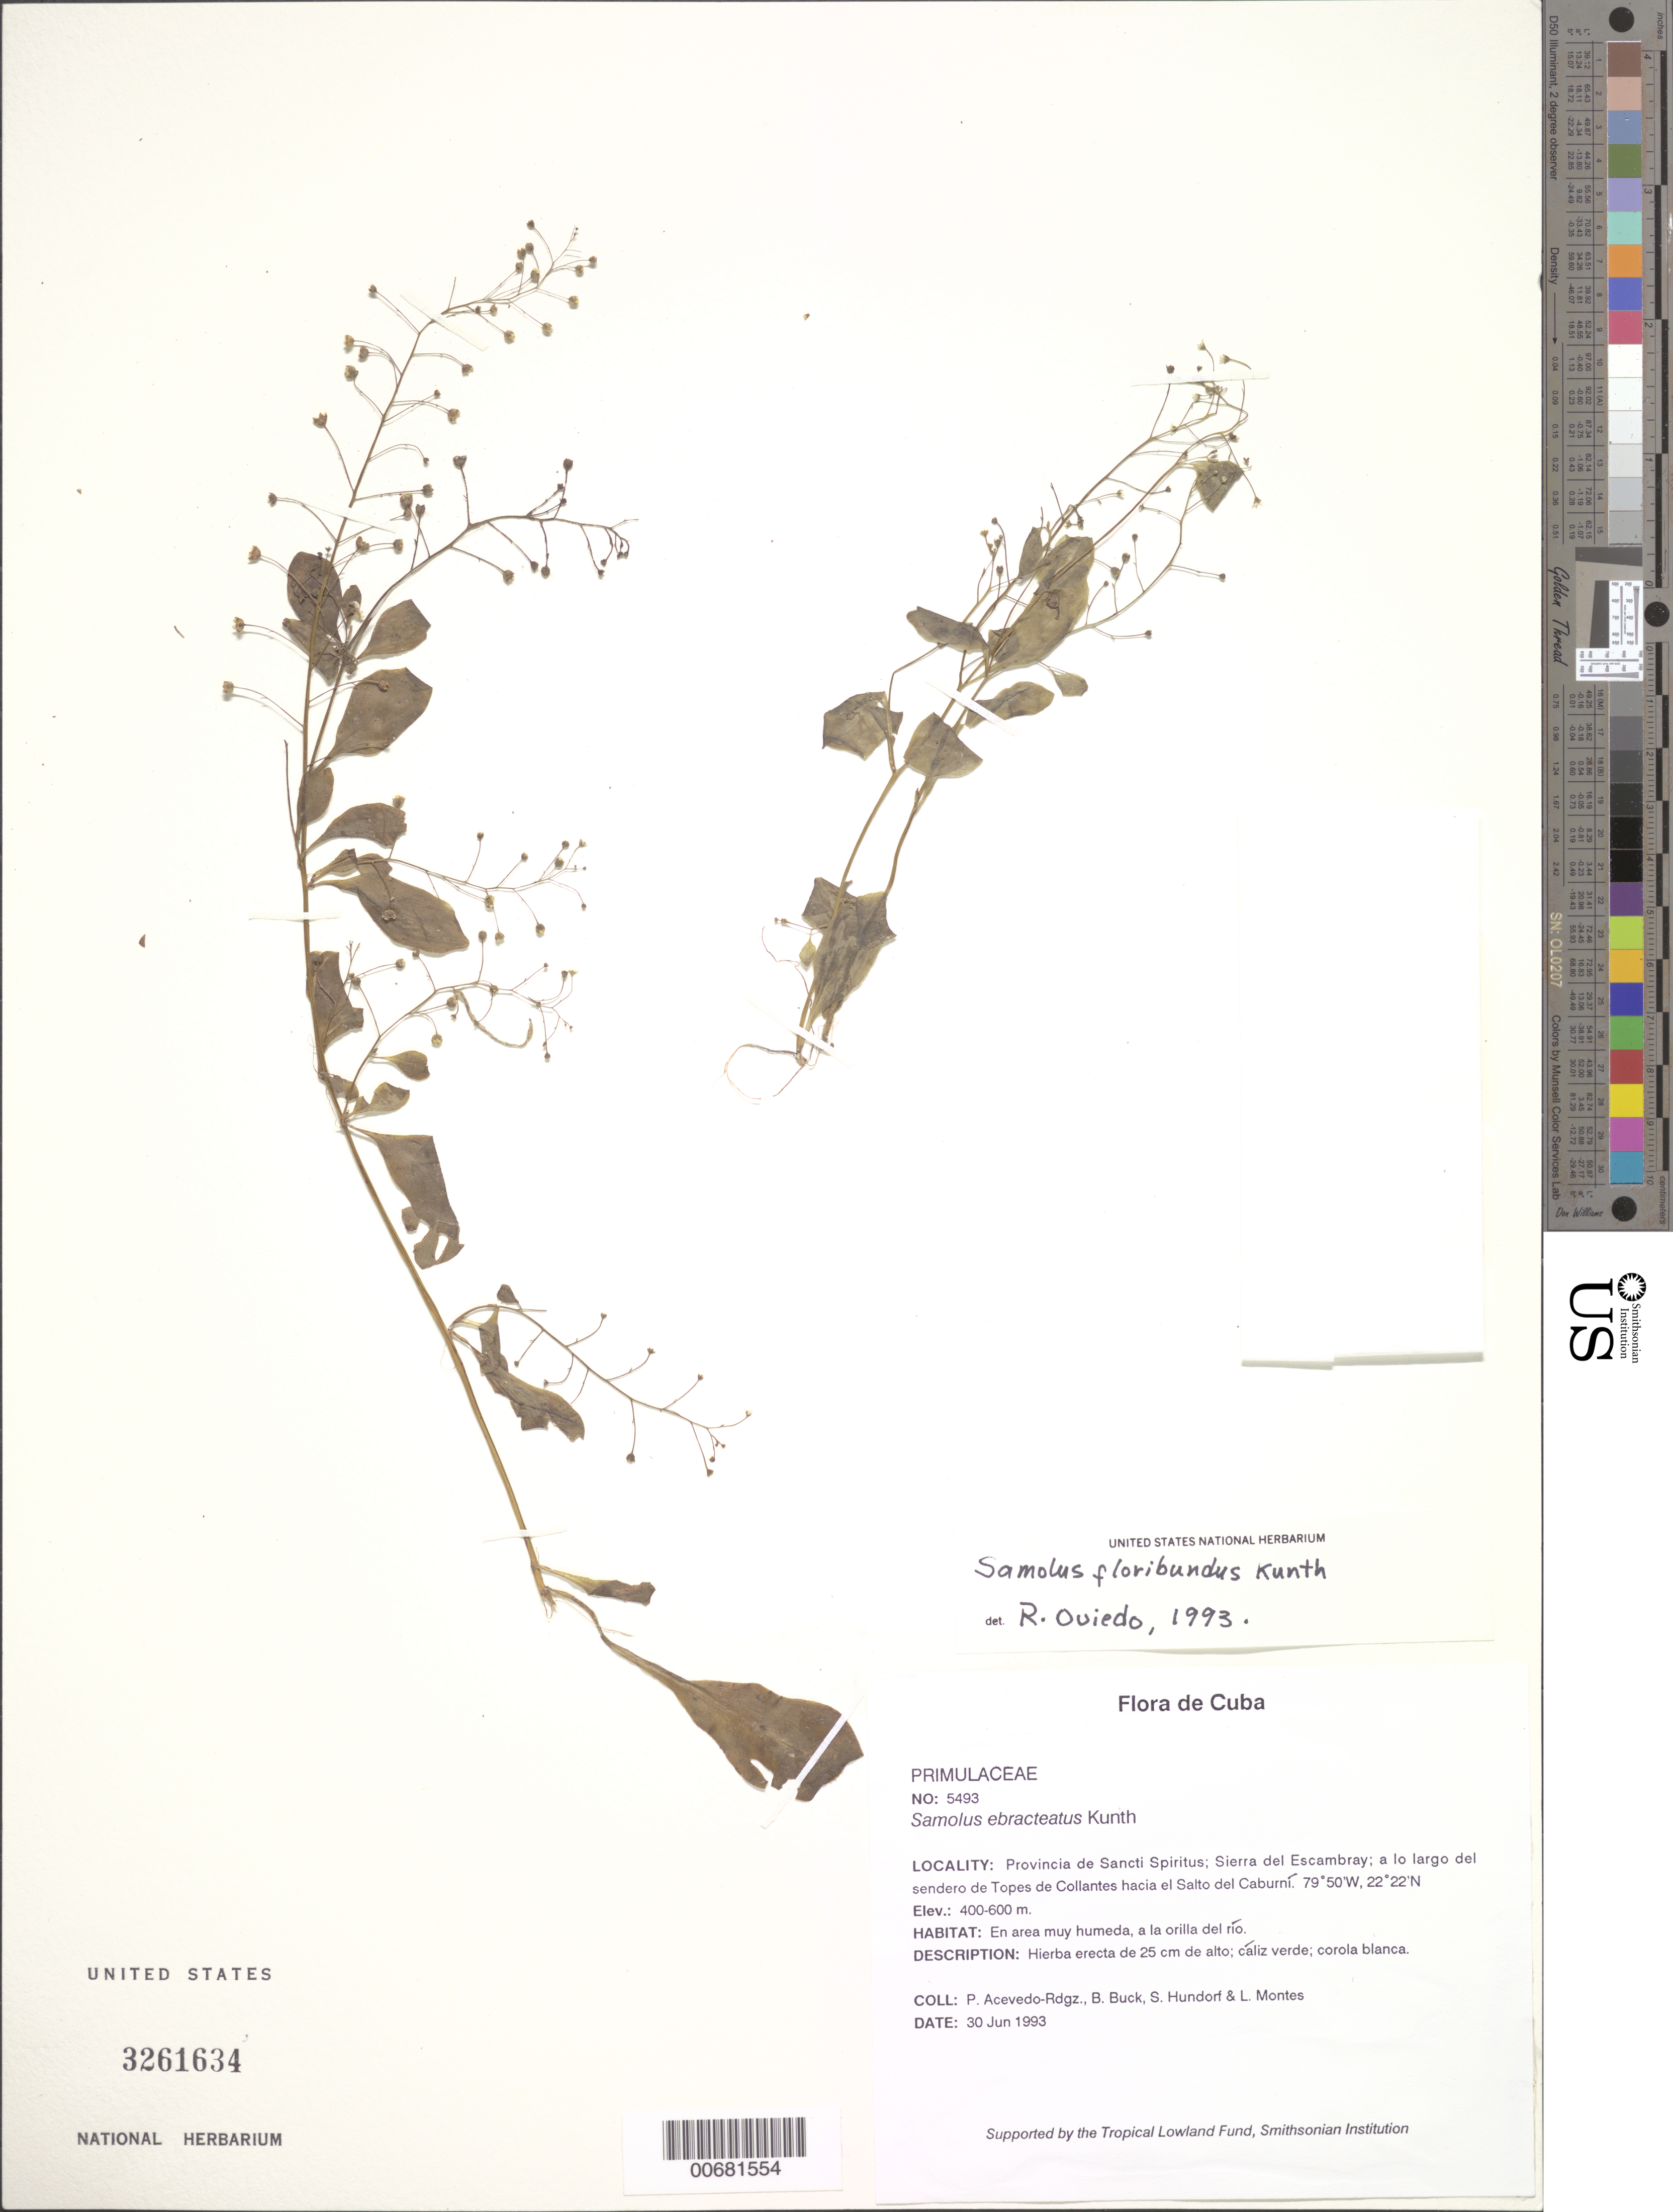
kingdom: Plantae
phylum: Tracheophyta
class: Magnoliopsida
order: Ericales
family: Primulaceae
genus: Samolus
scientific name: Samolus floribundus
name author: Kunth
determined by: Oviedo, R.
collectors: P. Acevedo-Rodr., B. Buck, S. Hundorf & L. Montes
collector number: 5493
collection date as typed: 30 Jun 1993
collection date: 1993-06-30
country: Cuba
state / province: Sancti Spiritus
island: Cuba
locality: Sierra del Escambray; a lo largo del sendero de Topes de Collantes hacia el Salto del Caburni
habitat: En area muy humeda, a la orilla del río.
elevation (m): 400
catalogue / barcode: US 3261634